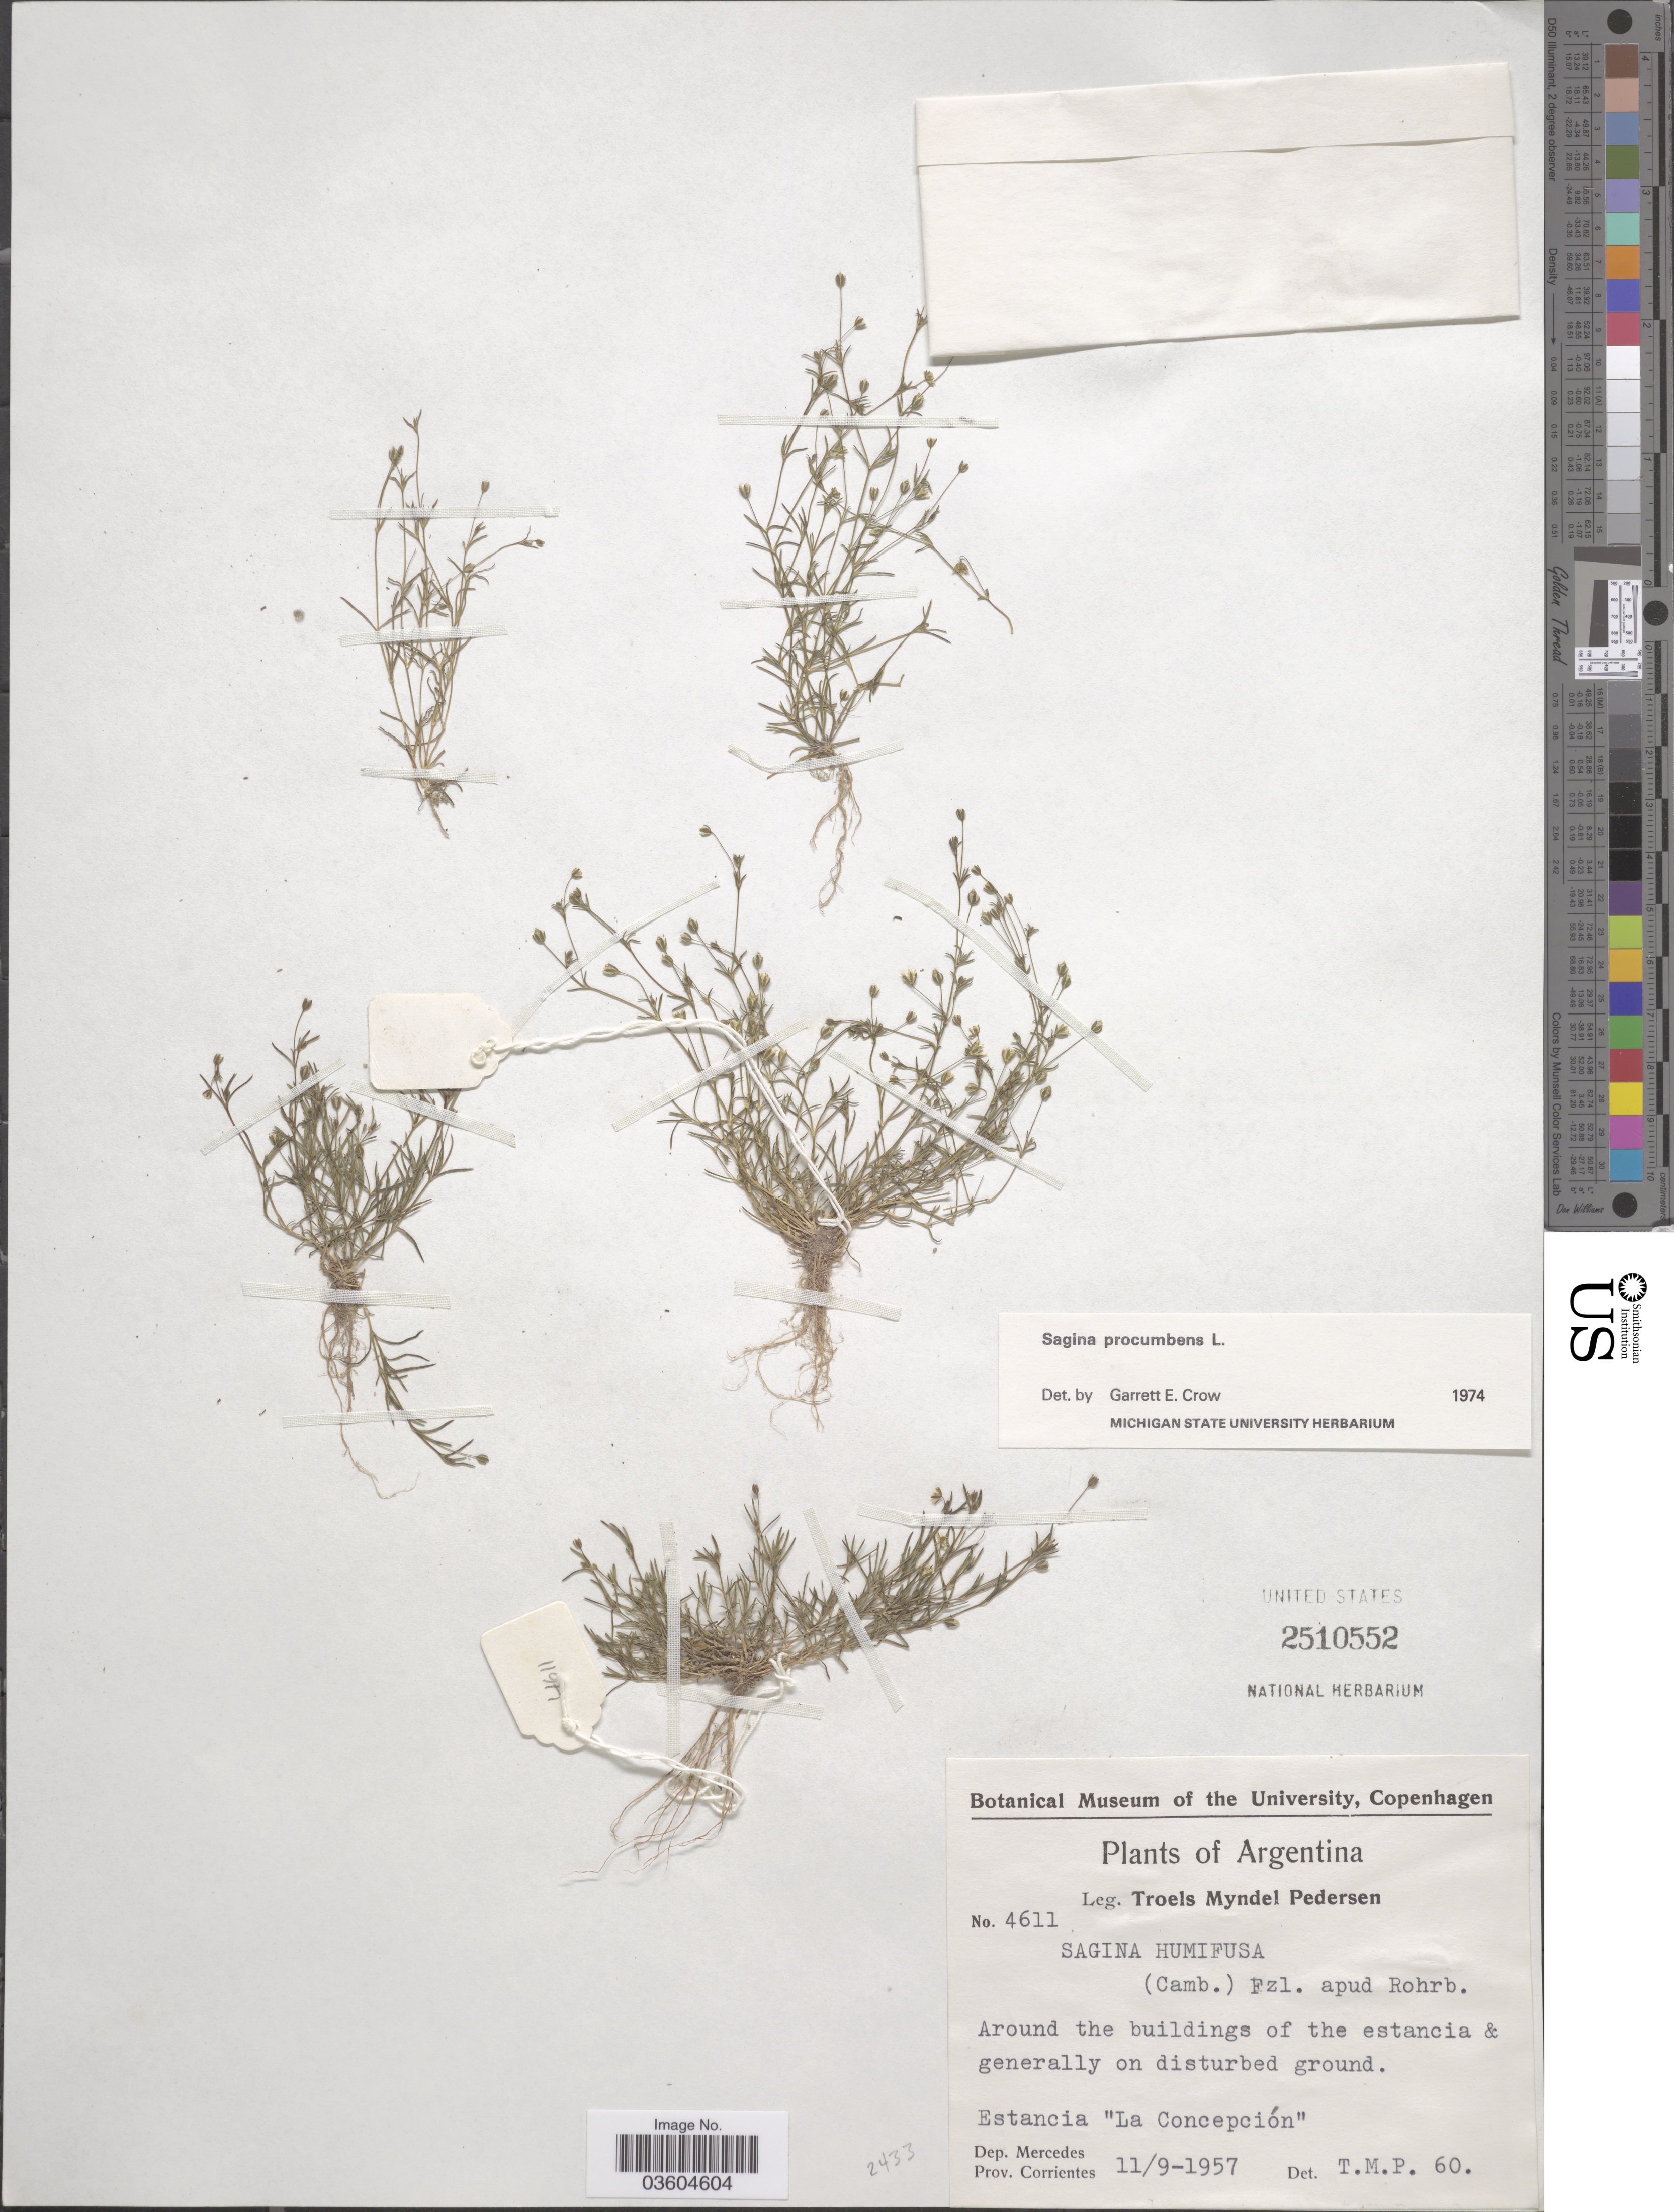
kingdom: Plantae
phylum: Tracheophyta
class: Magnoliopsida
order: Caryophyllales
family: Caryophyllaceae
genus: Sagina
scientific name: Sagina procumbens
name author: L.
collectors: T. Pederson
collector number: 4611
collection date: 1957-09-11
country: Argentina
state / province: Corrientes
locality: Around the buildings of the estancia. Estancia "La Concepción" Dep. Mercedes.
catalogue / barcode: US 2510552